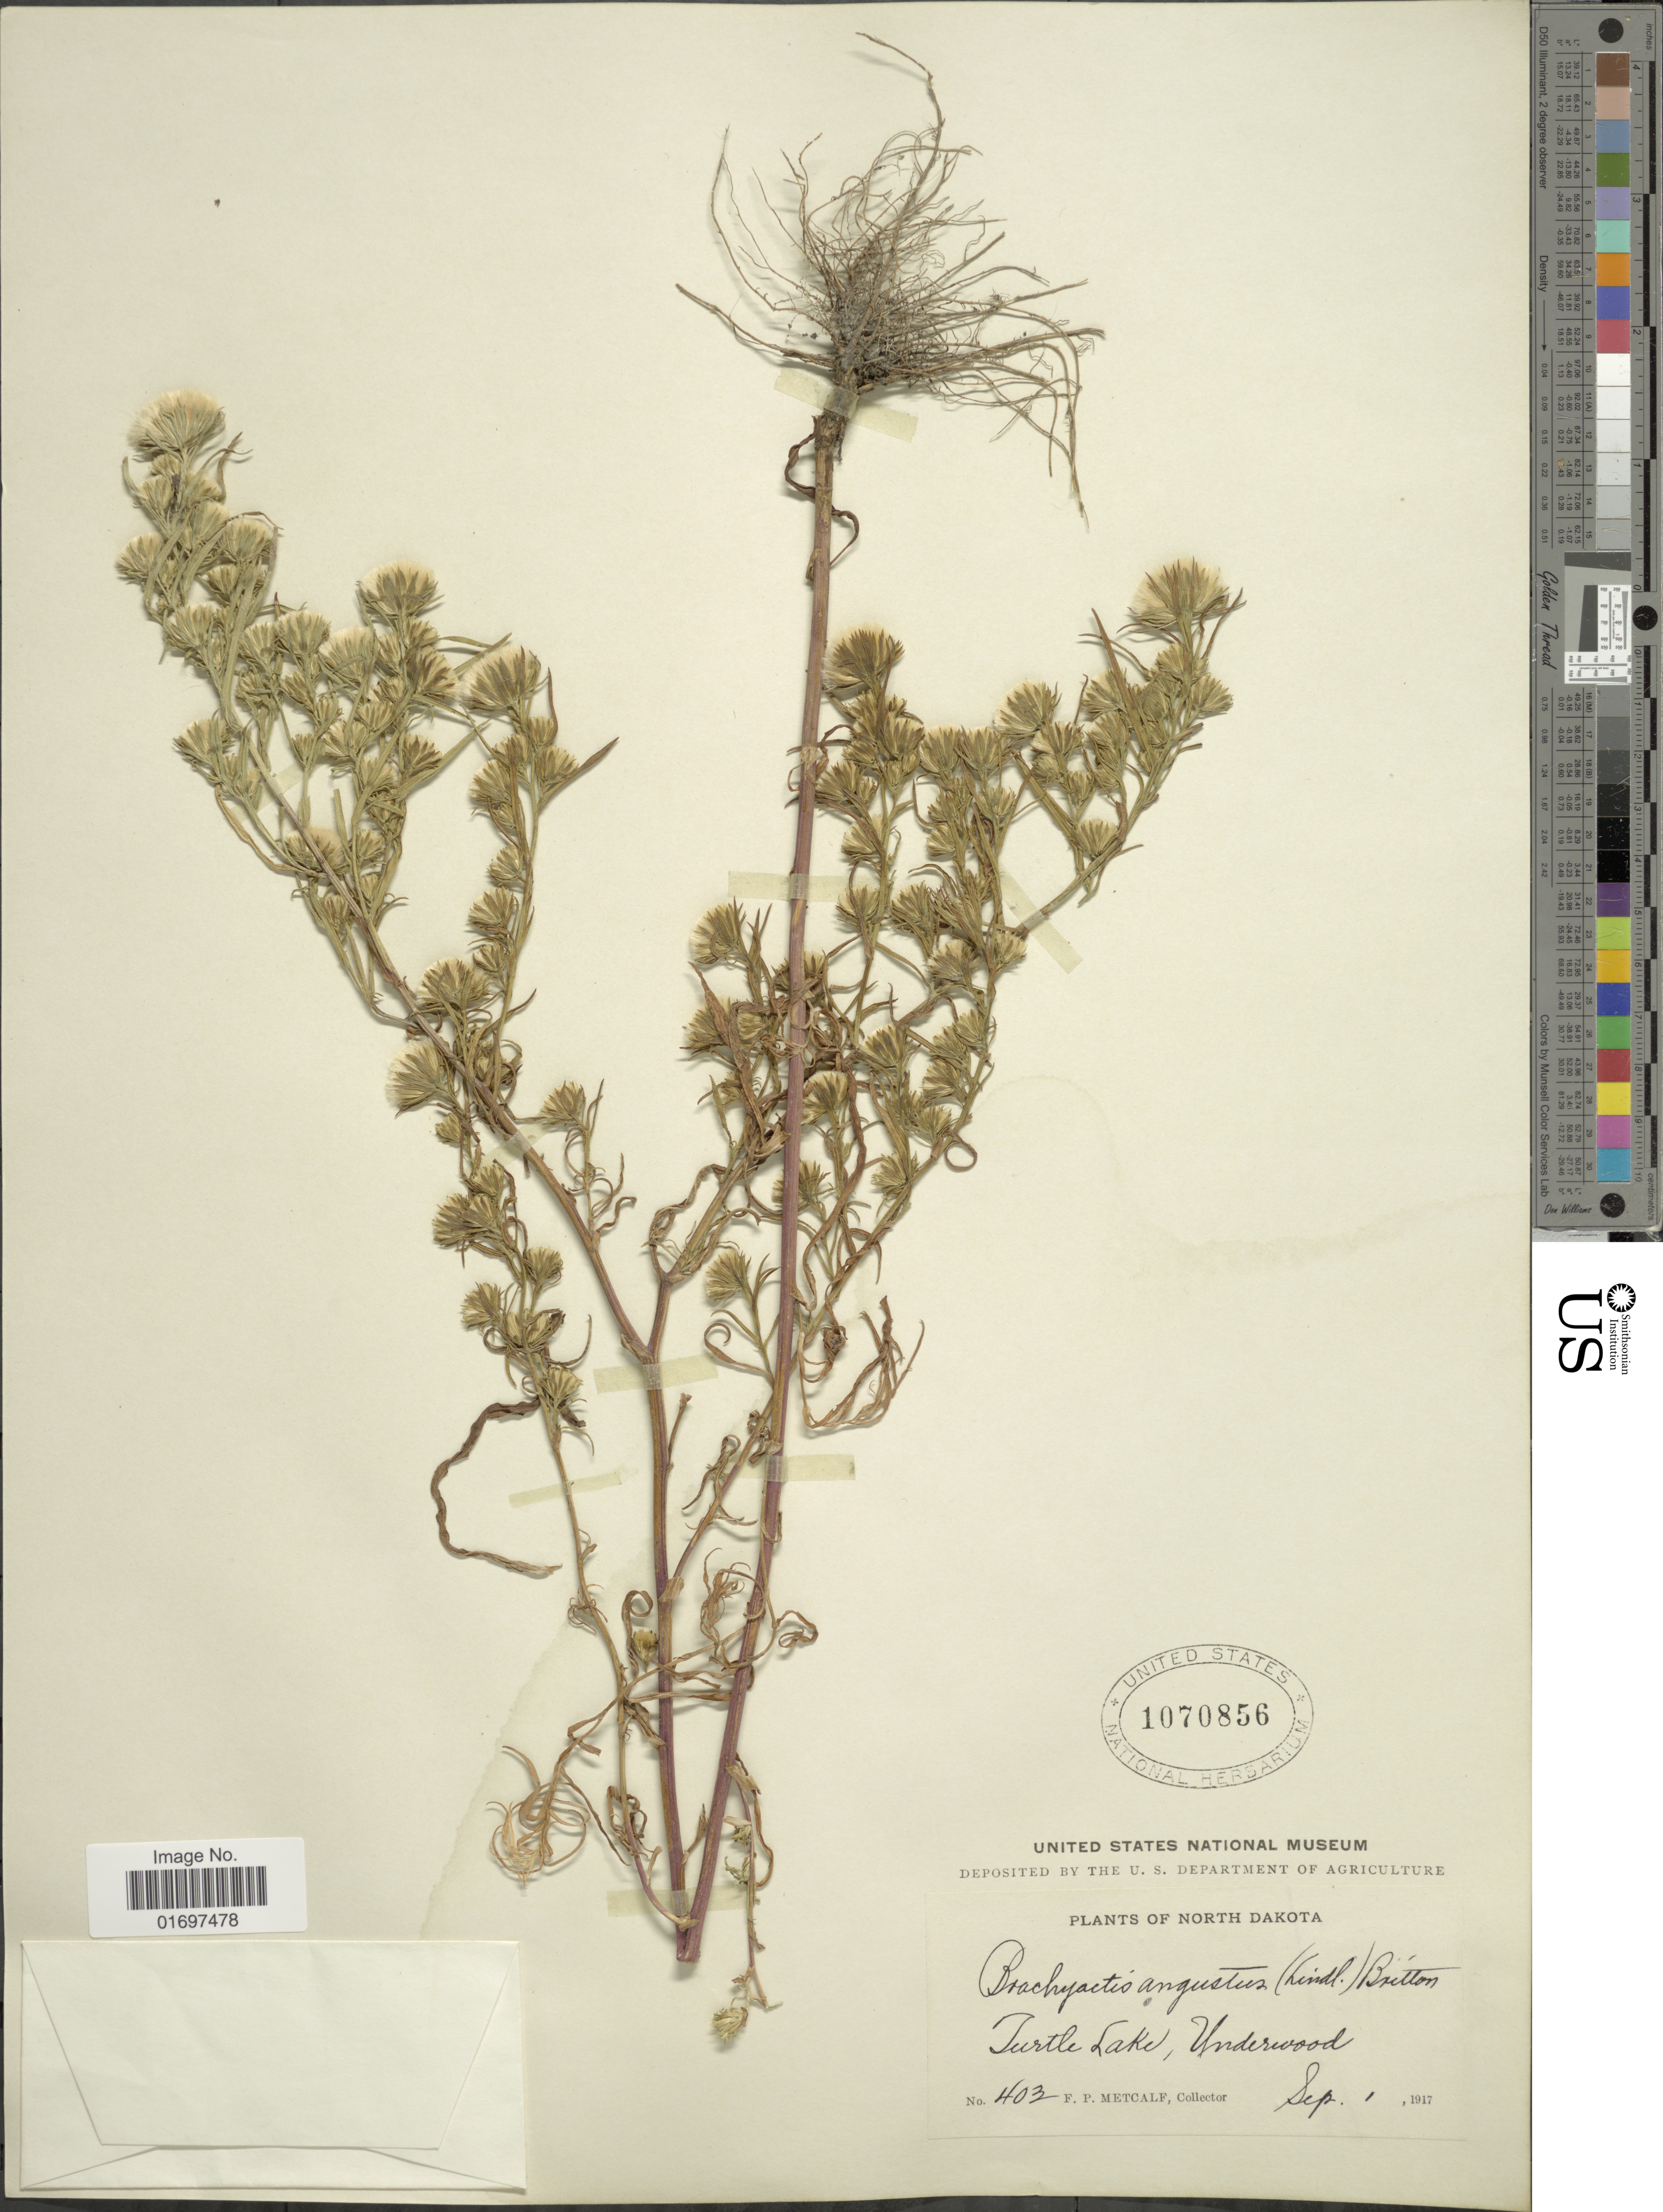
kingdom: Plantae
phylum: Tracheophyta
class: Magnoliopsida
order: Asterales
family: Asteraceae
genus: Symphyotrichum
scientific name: Symphyotrichum ciliatum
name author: (Ledeb.) G.L. Nesom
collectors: F. Metcalf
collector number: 403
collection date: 1917-09-01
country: United States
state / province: North Dakota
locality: North Dakota. Turtle Lake, Underwood.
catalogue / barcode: US 1070856